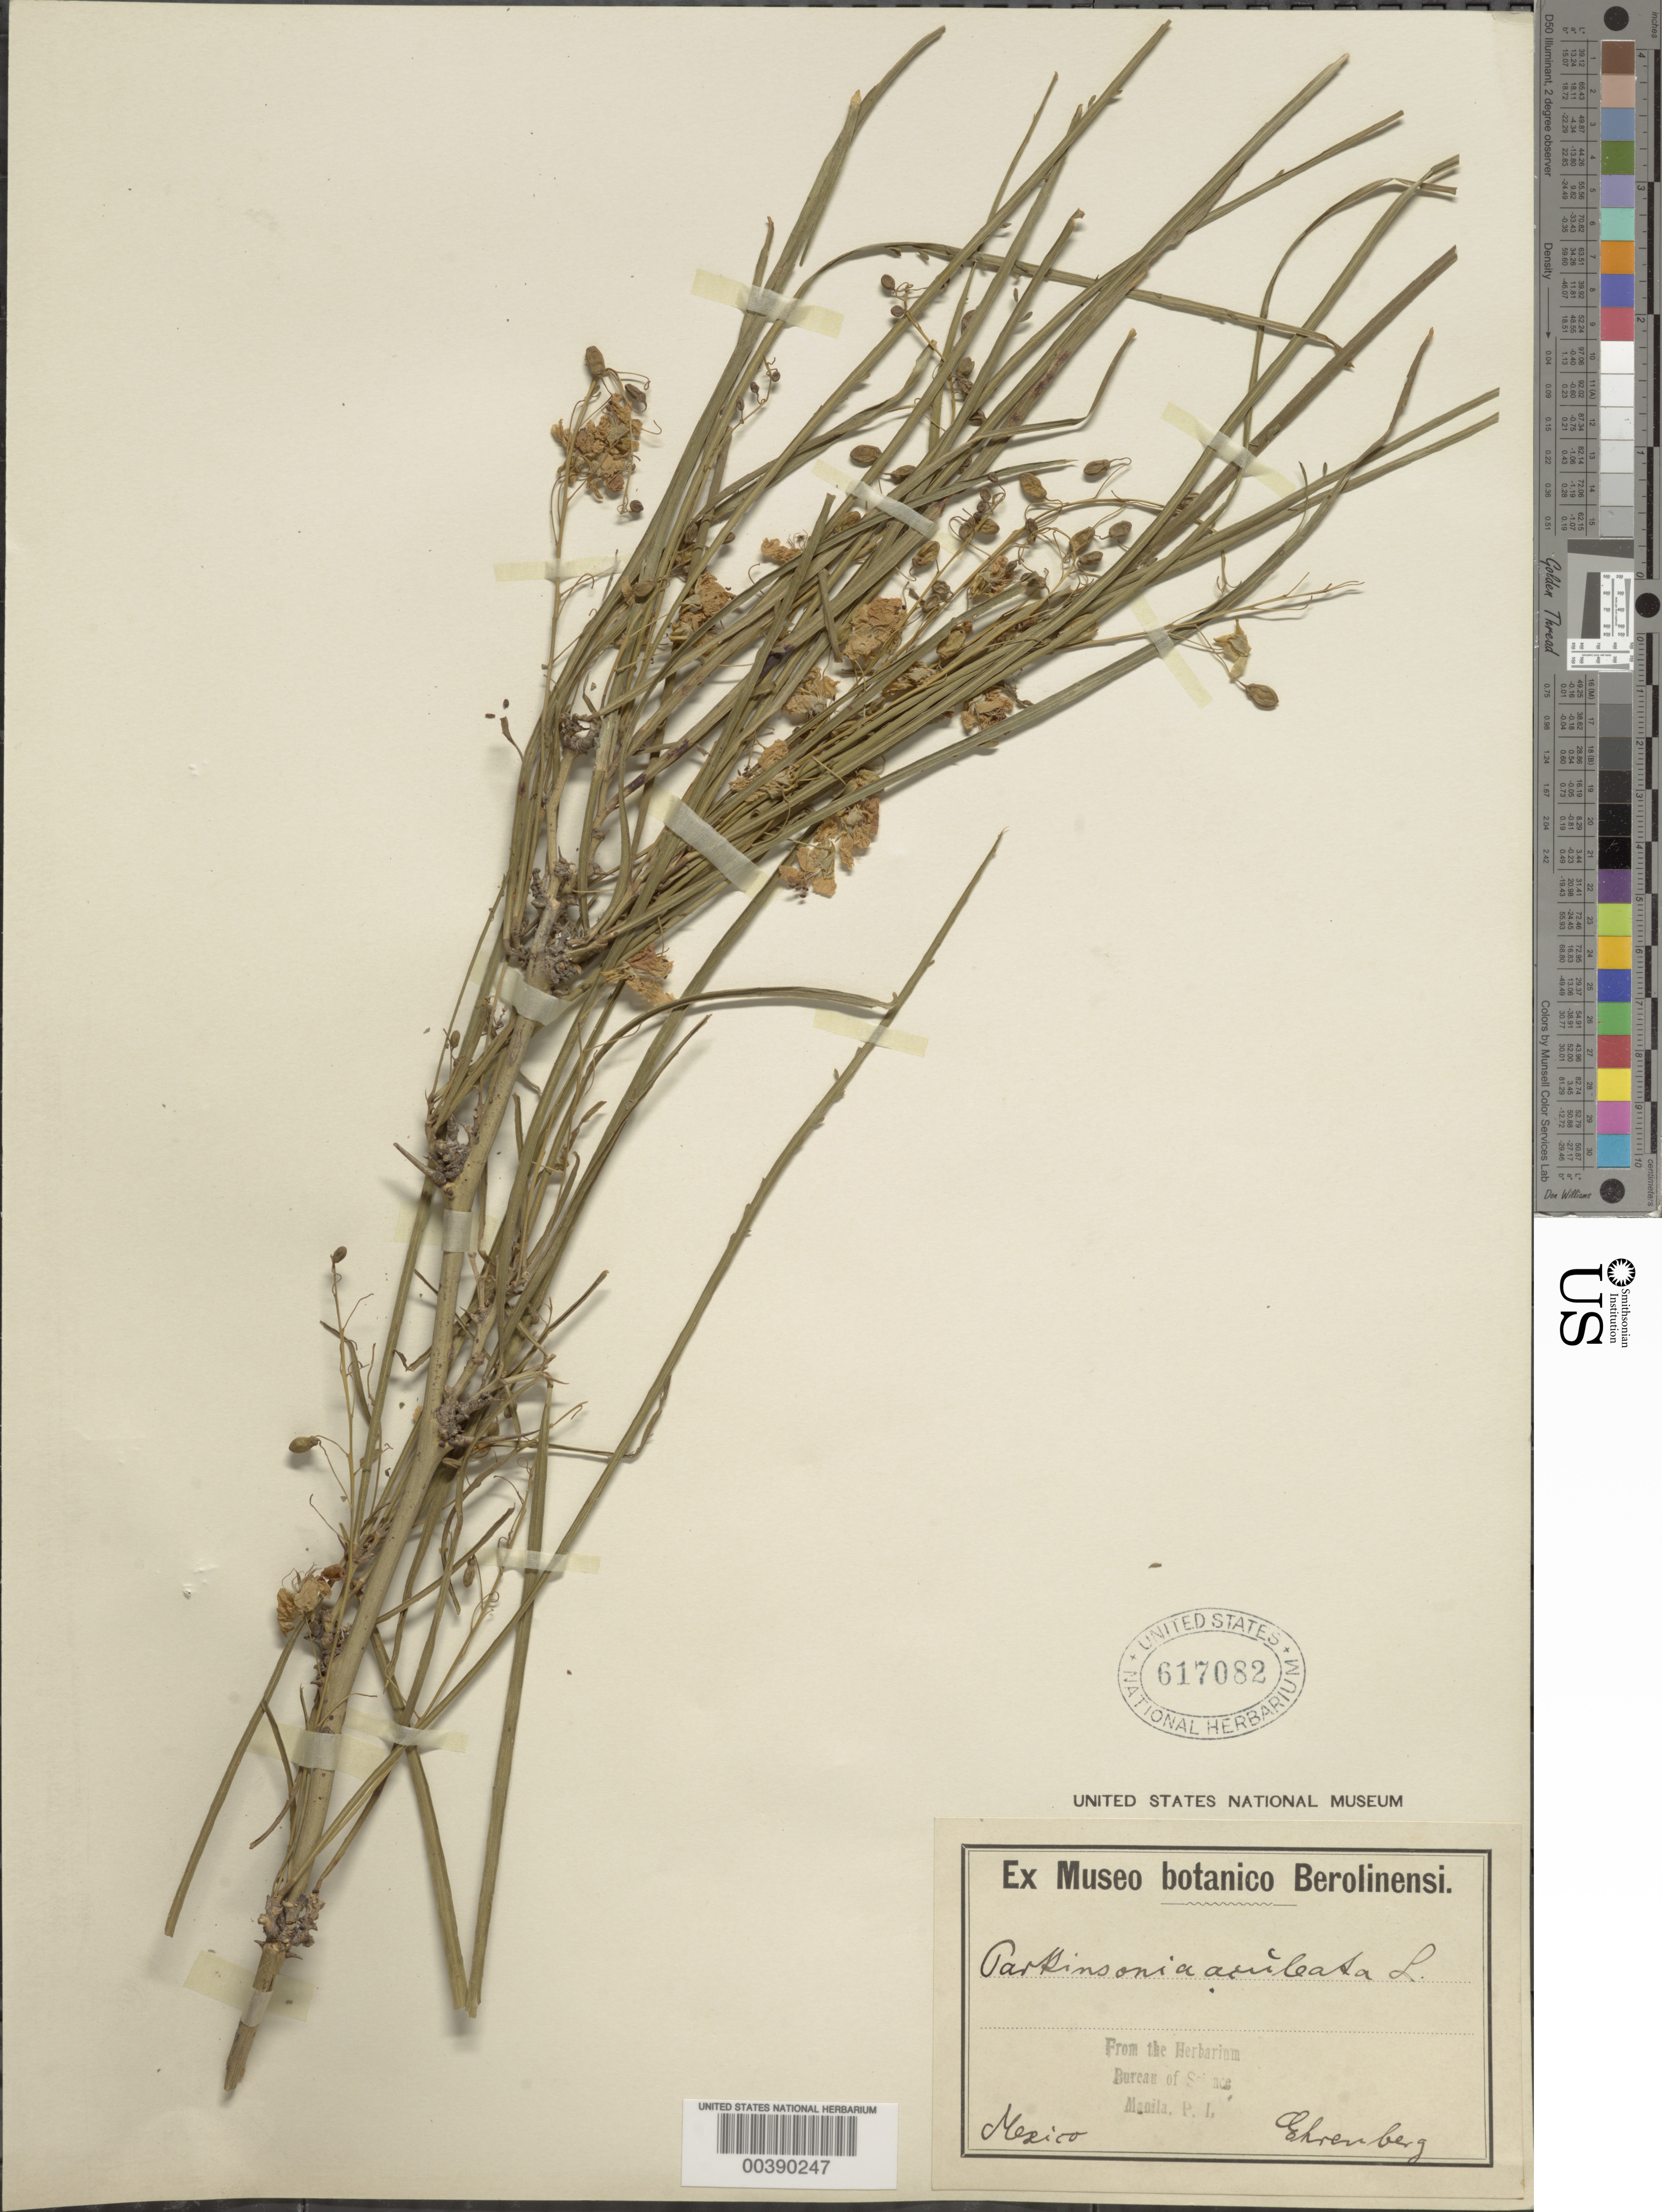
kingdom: Plantae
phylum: Tracheophyta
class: Magnoliopsida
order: Fabales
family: Fabaceae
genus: Parkinsonia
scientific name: Parkinsonia aculeata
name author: L.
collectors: C. Ehrenberg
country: Mexico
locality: E of Monserrat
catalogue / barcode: US 617082